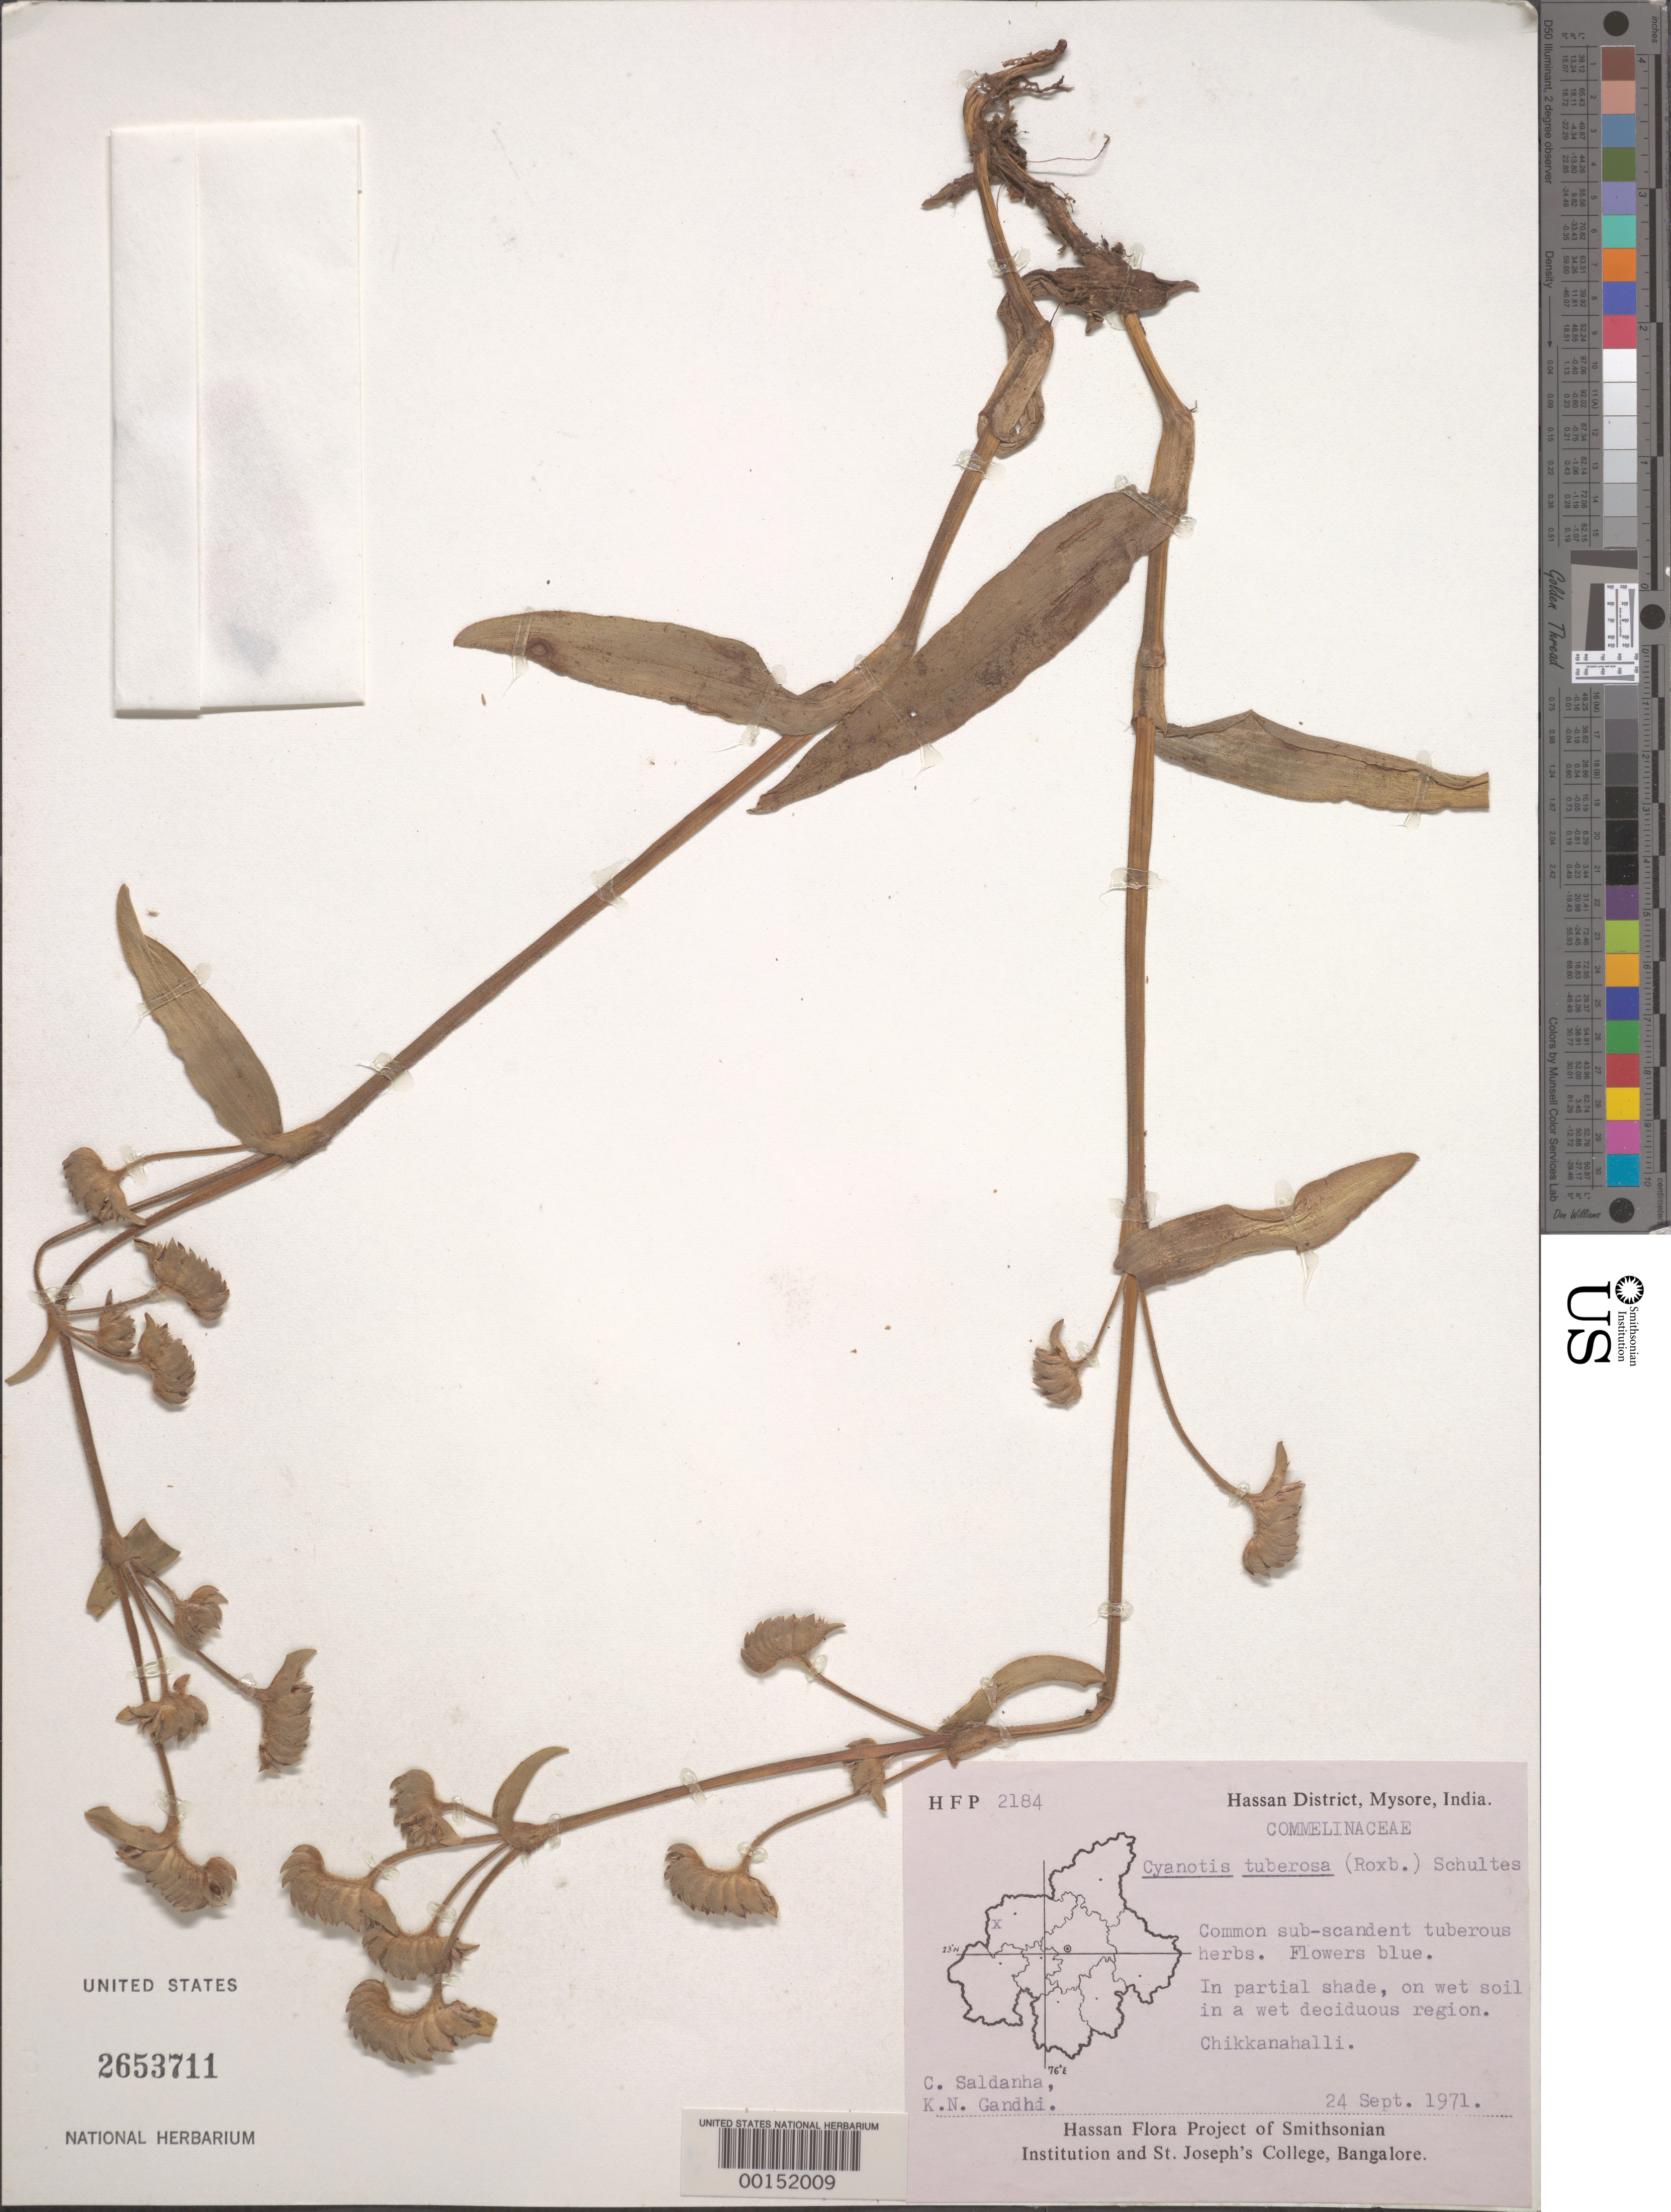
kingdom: Plantae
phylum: Tracheophyta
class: Liliopsida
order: Commelinales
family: Commelinaceae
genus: Cyanotis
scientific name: Cyanotis tuberosa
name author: (Roxb.) Schult. & Schult. f.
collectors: C. J. Saldanha & K. N. Gandhi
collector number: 2184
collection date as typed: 24 Sep 1971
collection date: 1971-09-24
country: India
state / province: Karnataka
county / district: Hassan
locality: Hcikkanahalli, mysore state [mysore state = karnataka.]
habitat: Wet soil, wet deciduous region; partial shade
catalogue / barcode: US 2653711